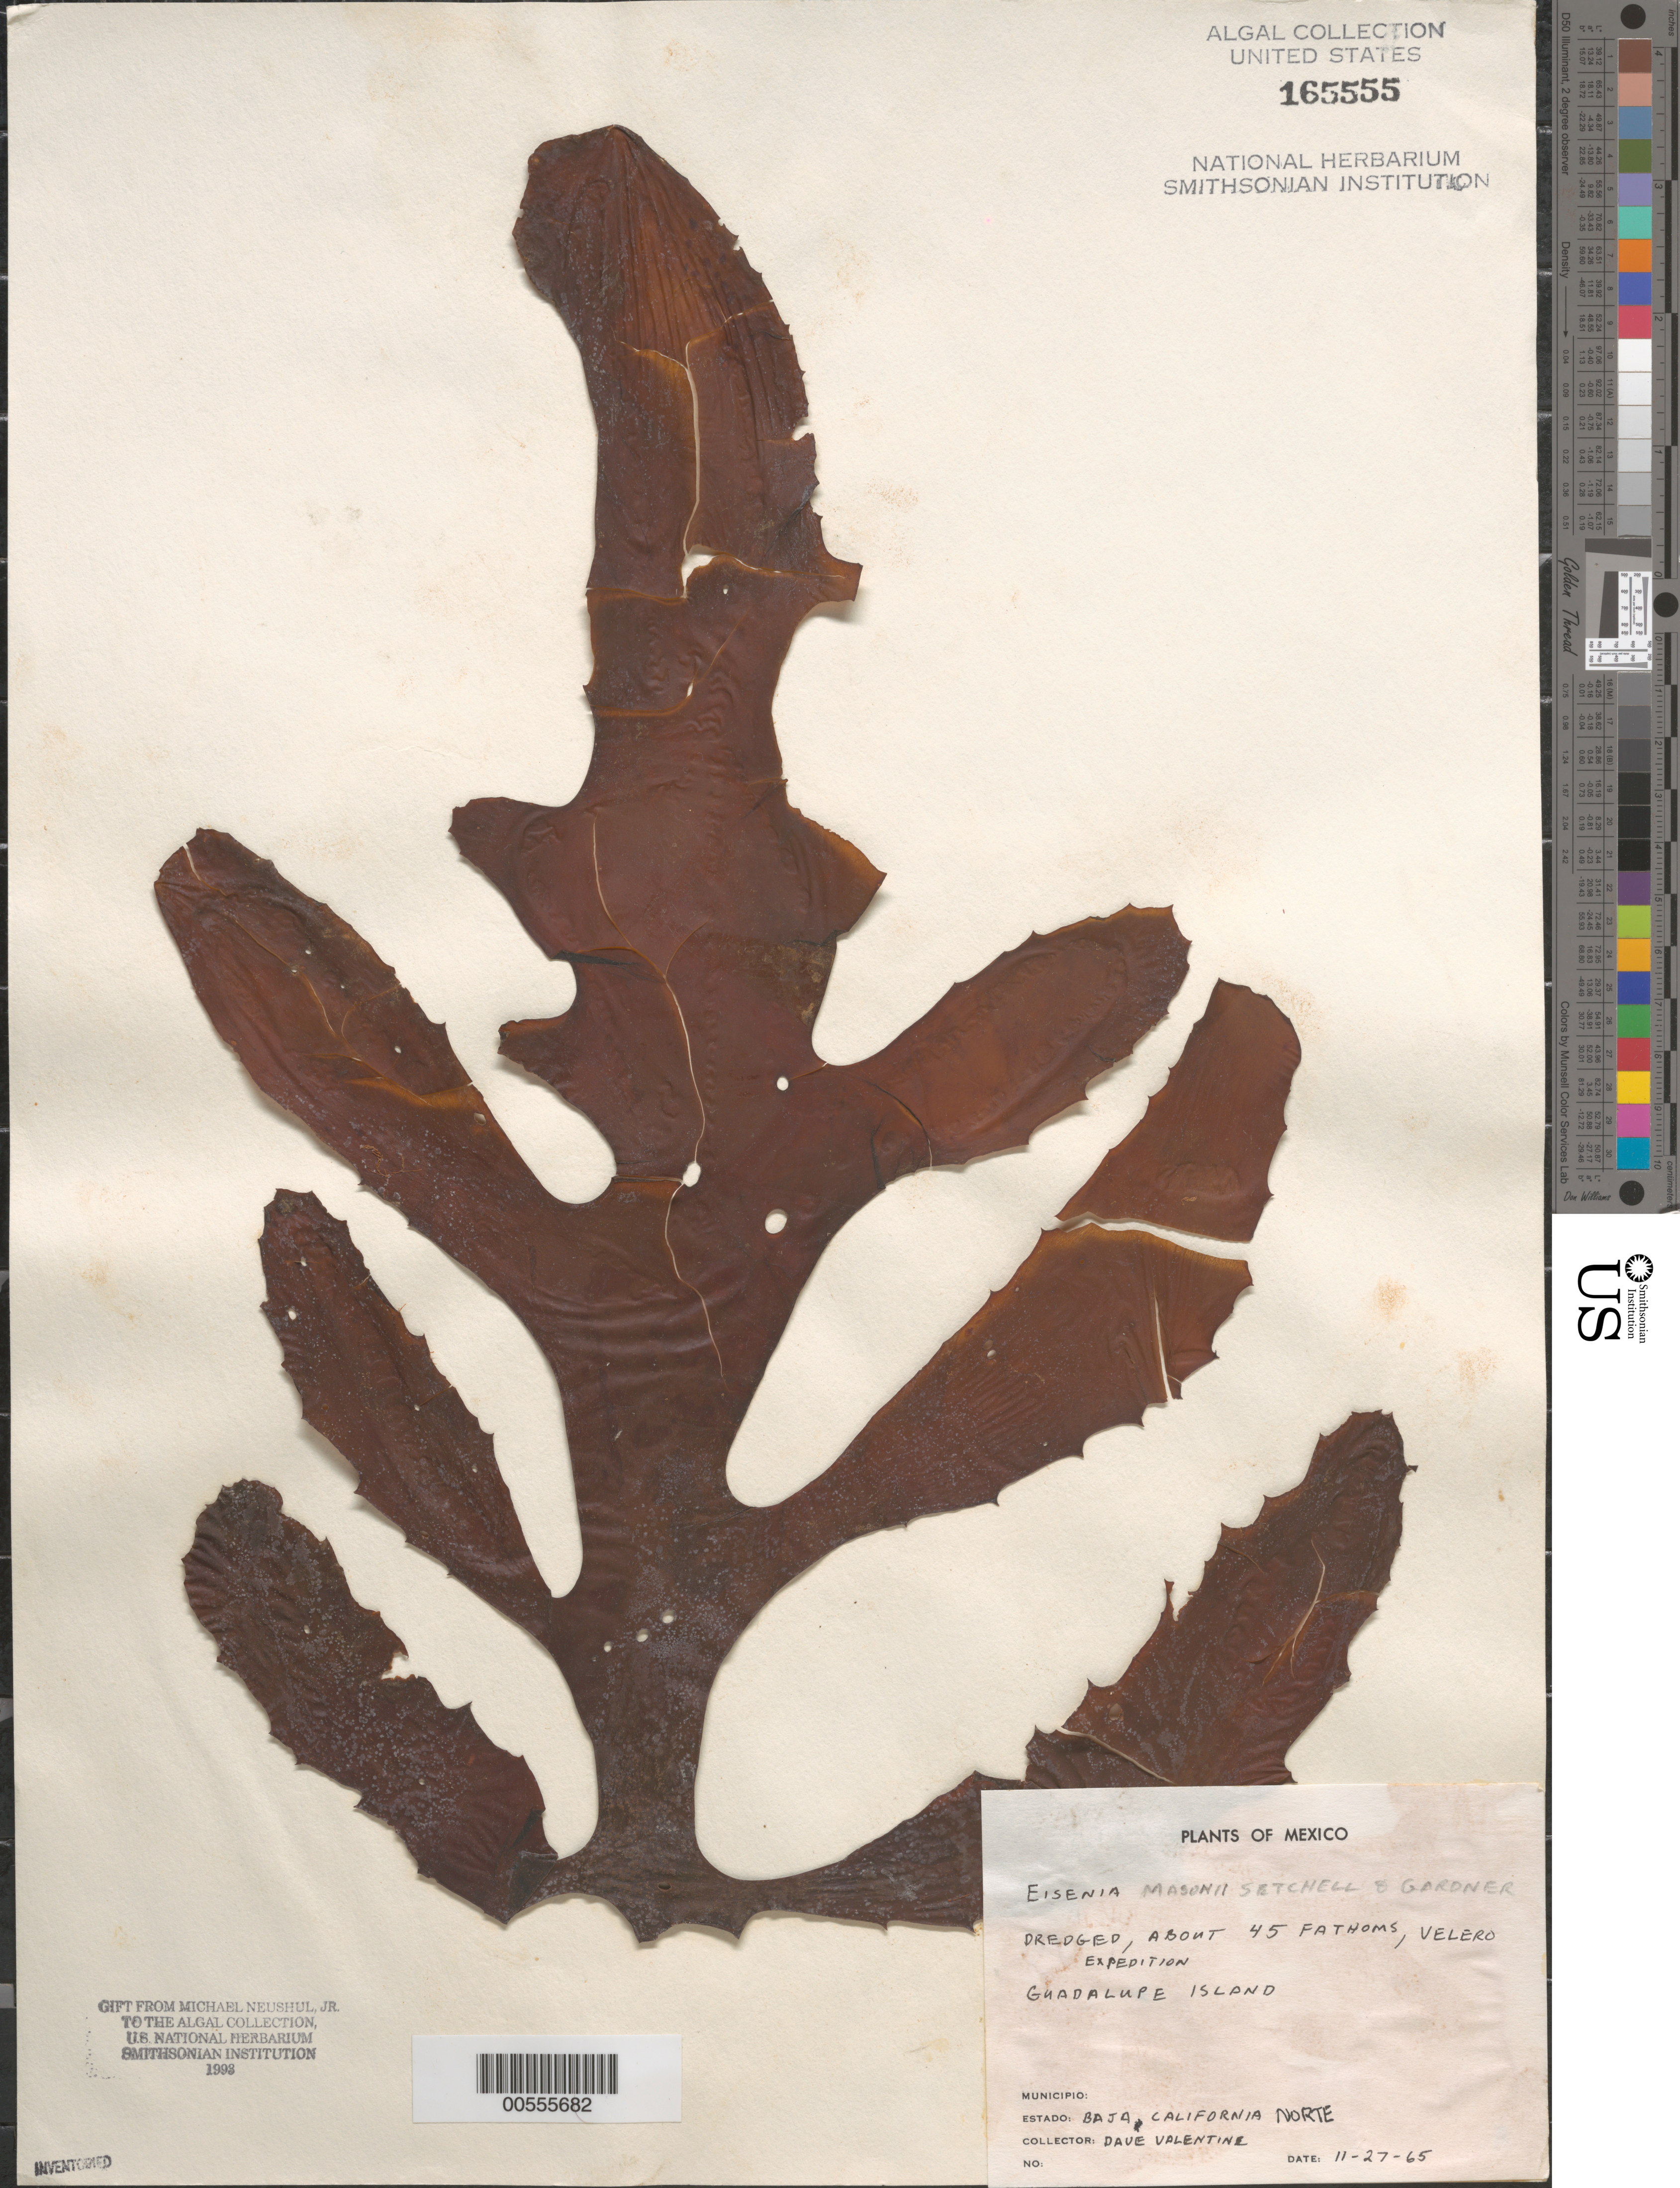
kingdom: Chromista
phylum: Ochrophyta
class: Phaeophyceae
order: Laminariales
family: Lessoniaceae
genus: Eisenia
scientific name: Eisenia desmarestioides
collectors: D. Valentine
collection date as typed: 27 Nov 1965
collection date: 1965-11-27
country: Mexico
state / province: Baja California Norte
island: Isla Guadalupe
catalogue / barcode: US 165555